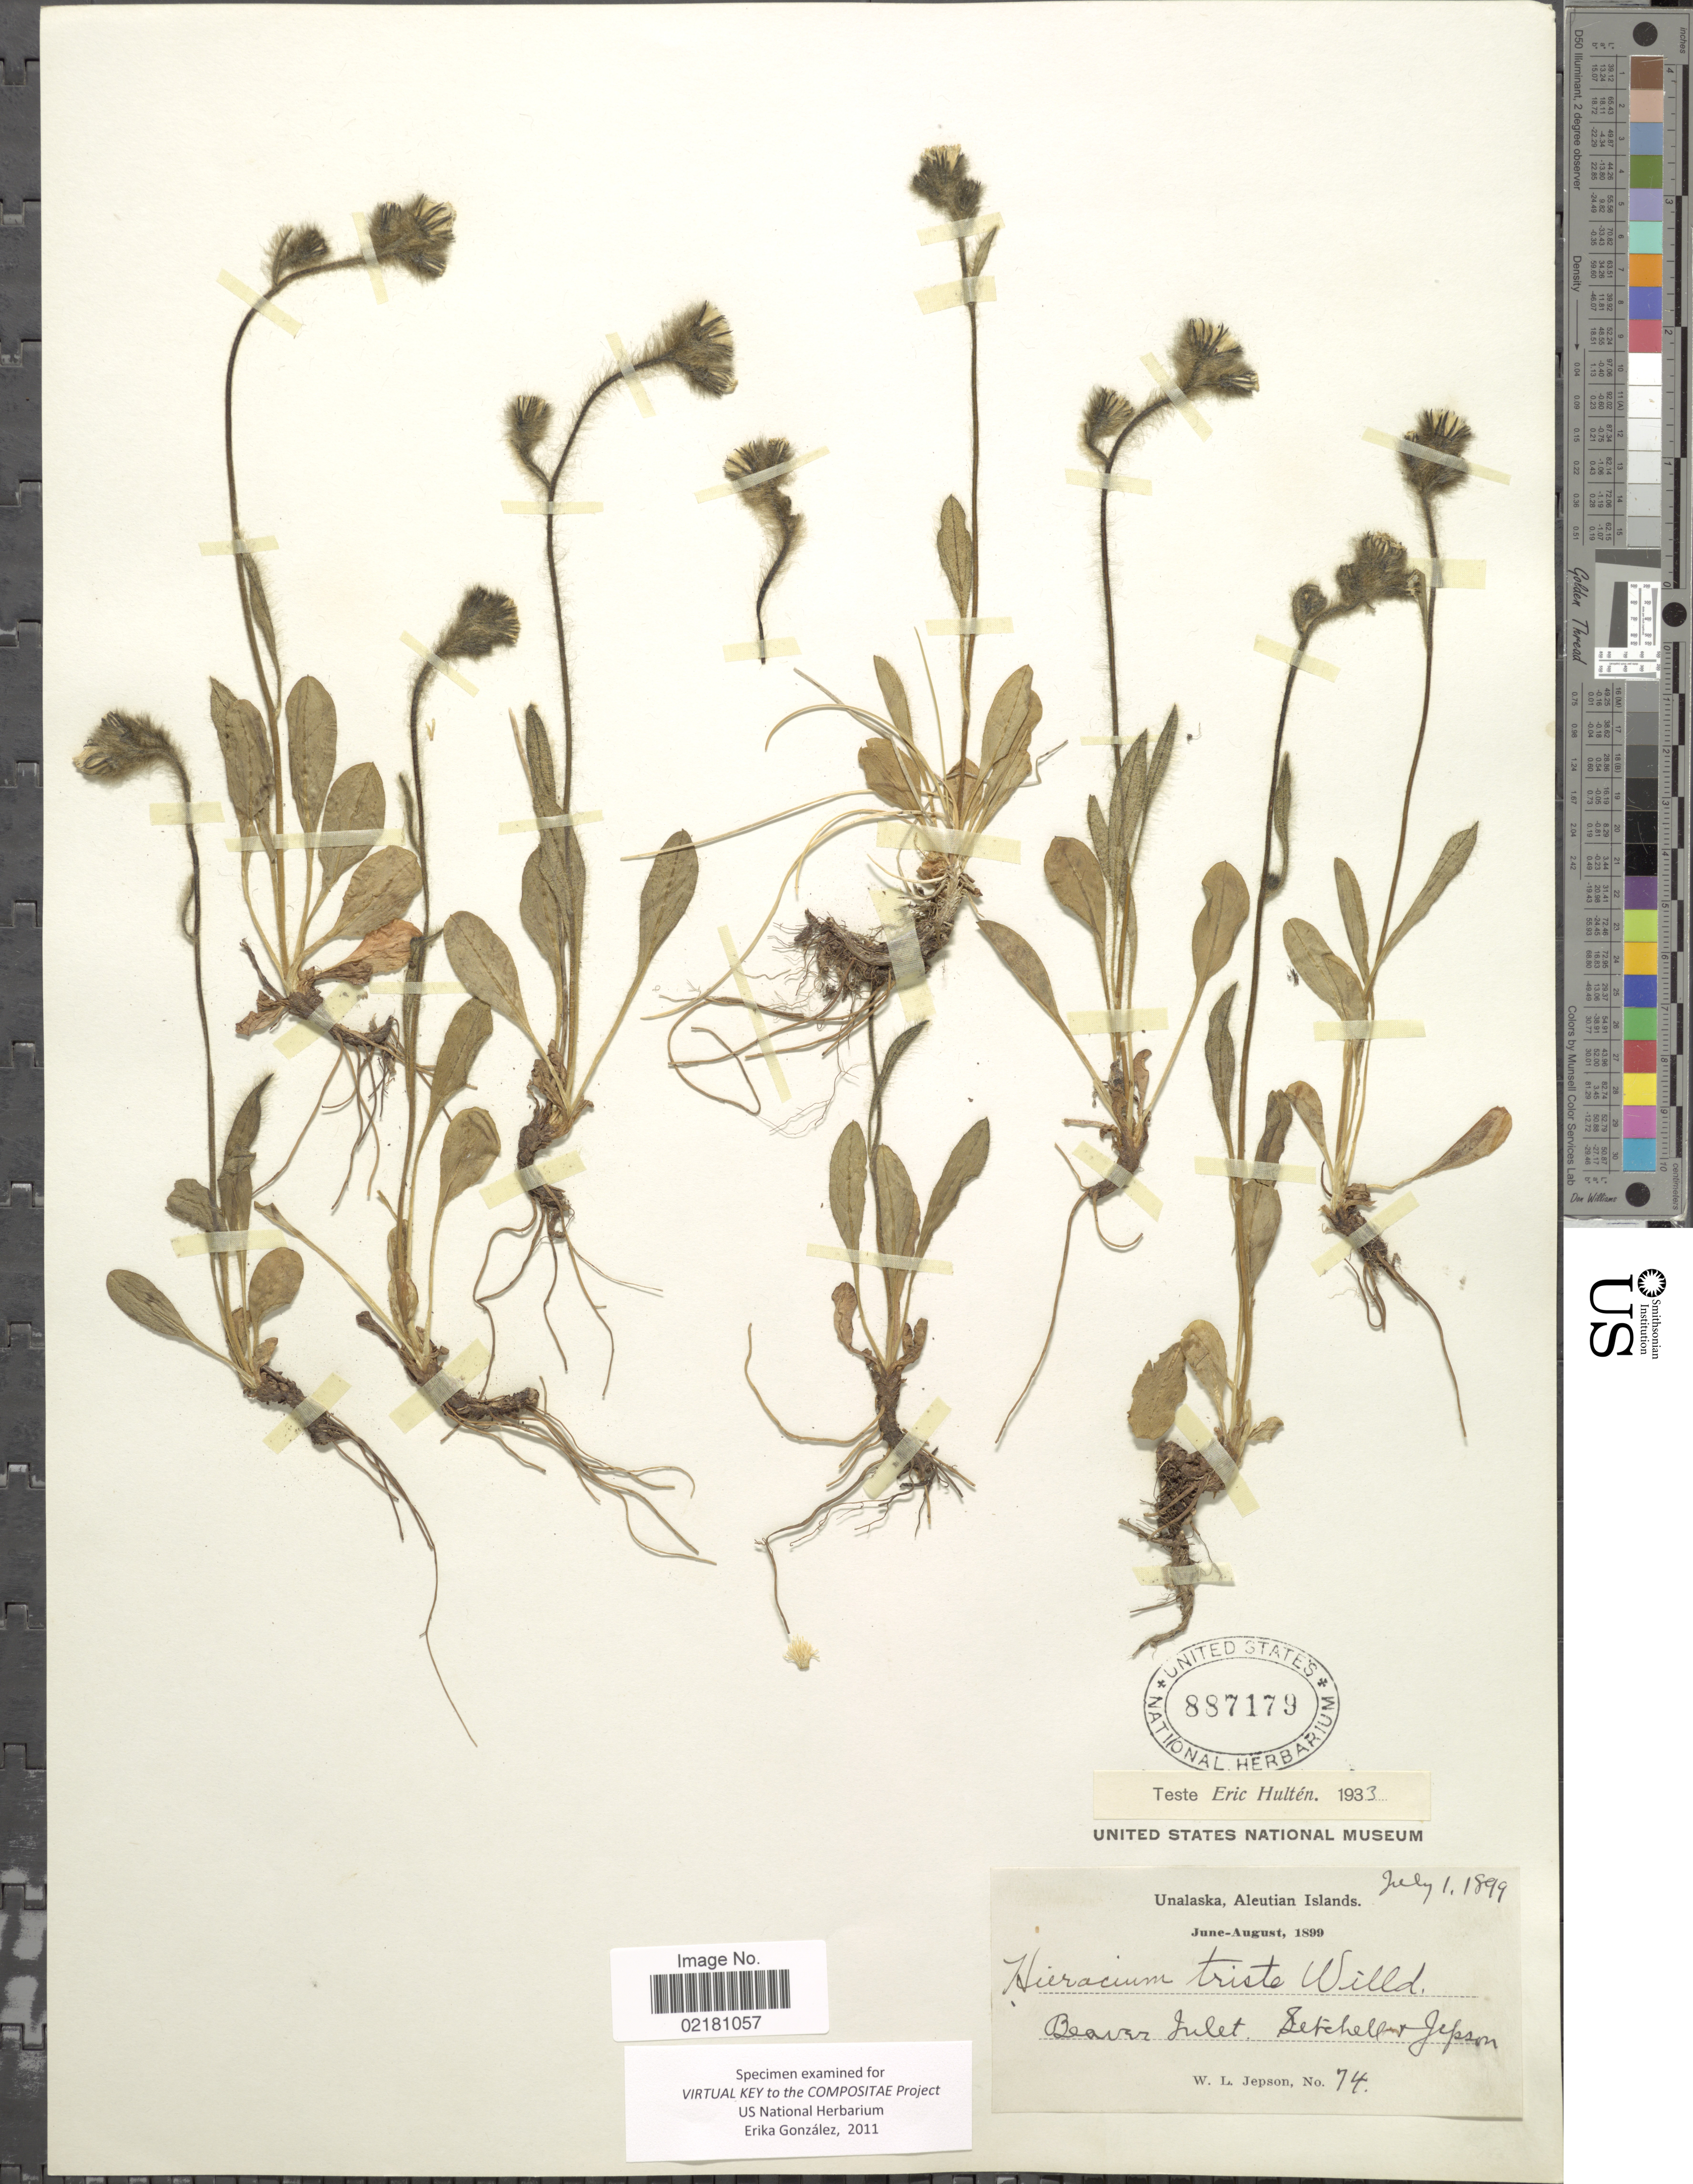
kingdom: Plantae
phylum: Tracheophyta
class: Magnoliopsida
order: Asterales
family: Asteraceae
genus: Hieracium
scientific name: Hieracium triste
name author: Willd. ex Spreng.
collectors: W. L. Jepson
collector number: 74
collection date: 1899-07-01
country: United States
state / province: Alaska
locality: Unalaska, Aleutian Islands. Bearer Inlet, Setchell & Jepson.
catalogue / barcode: US 887179